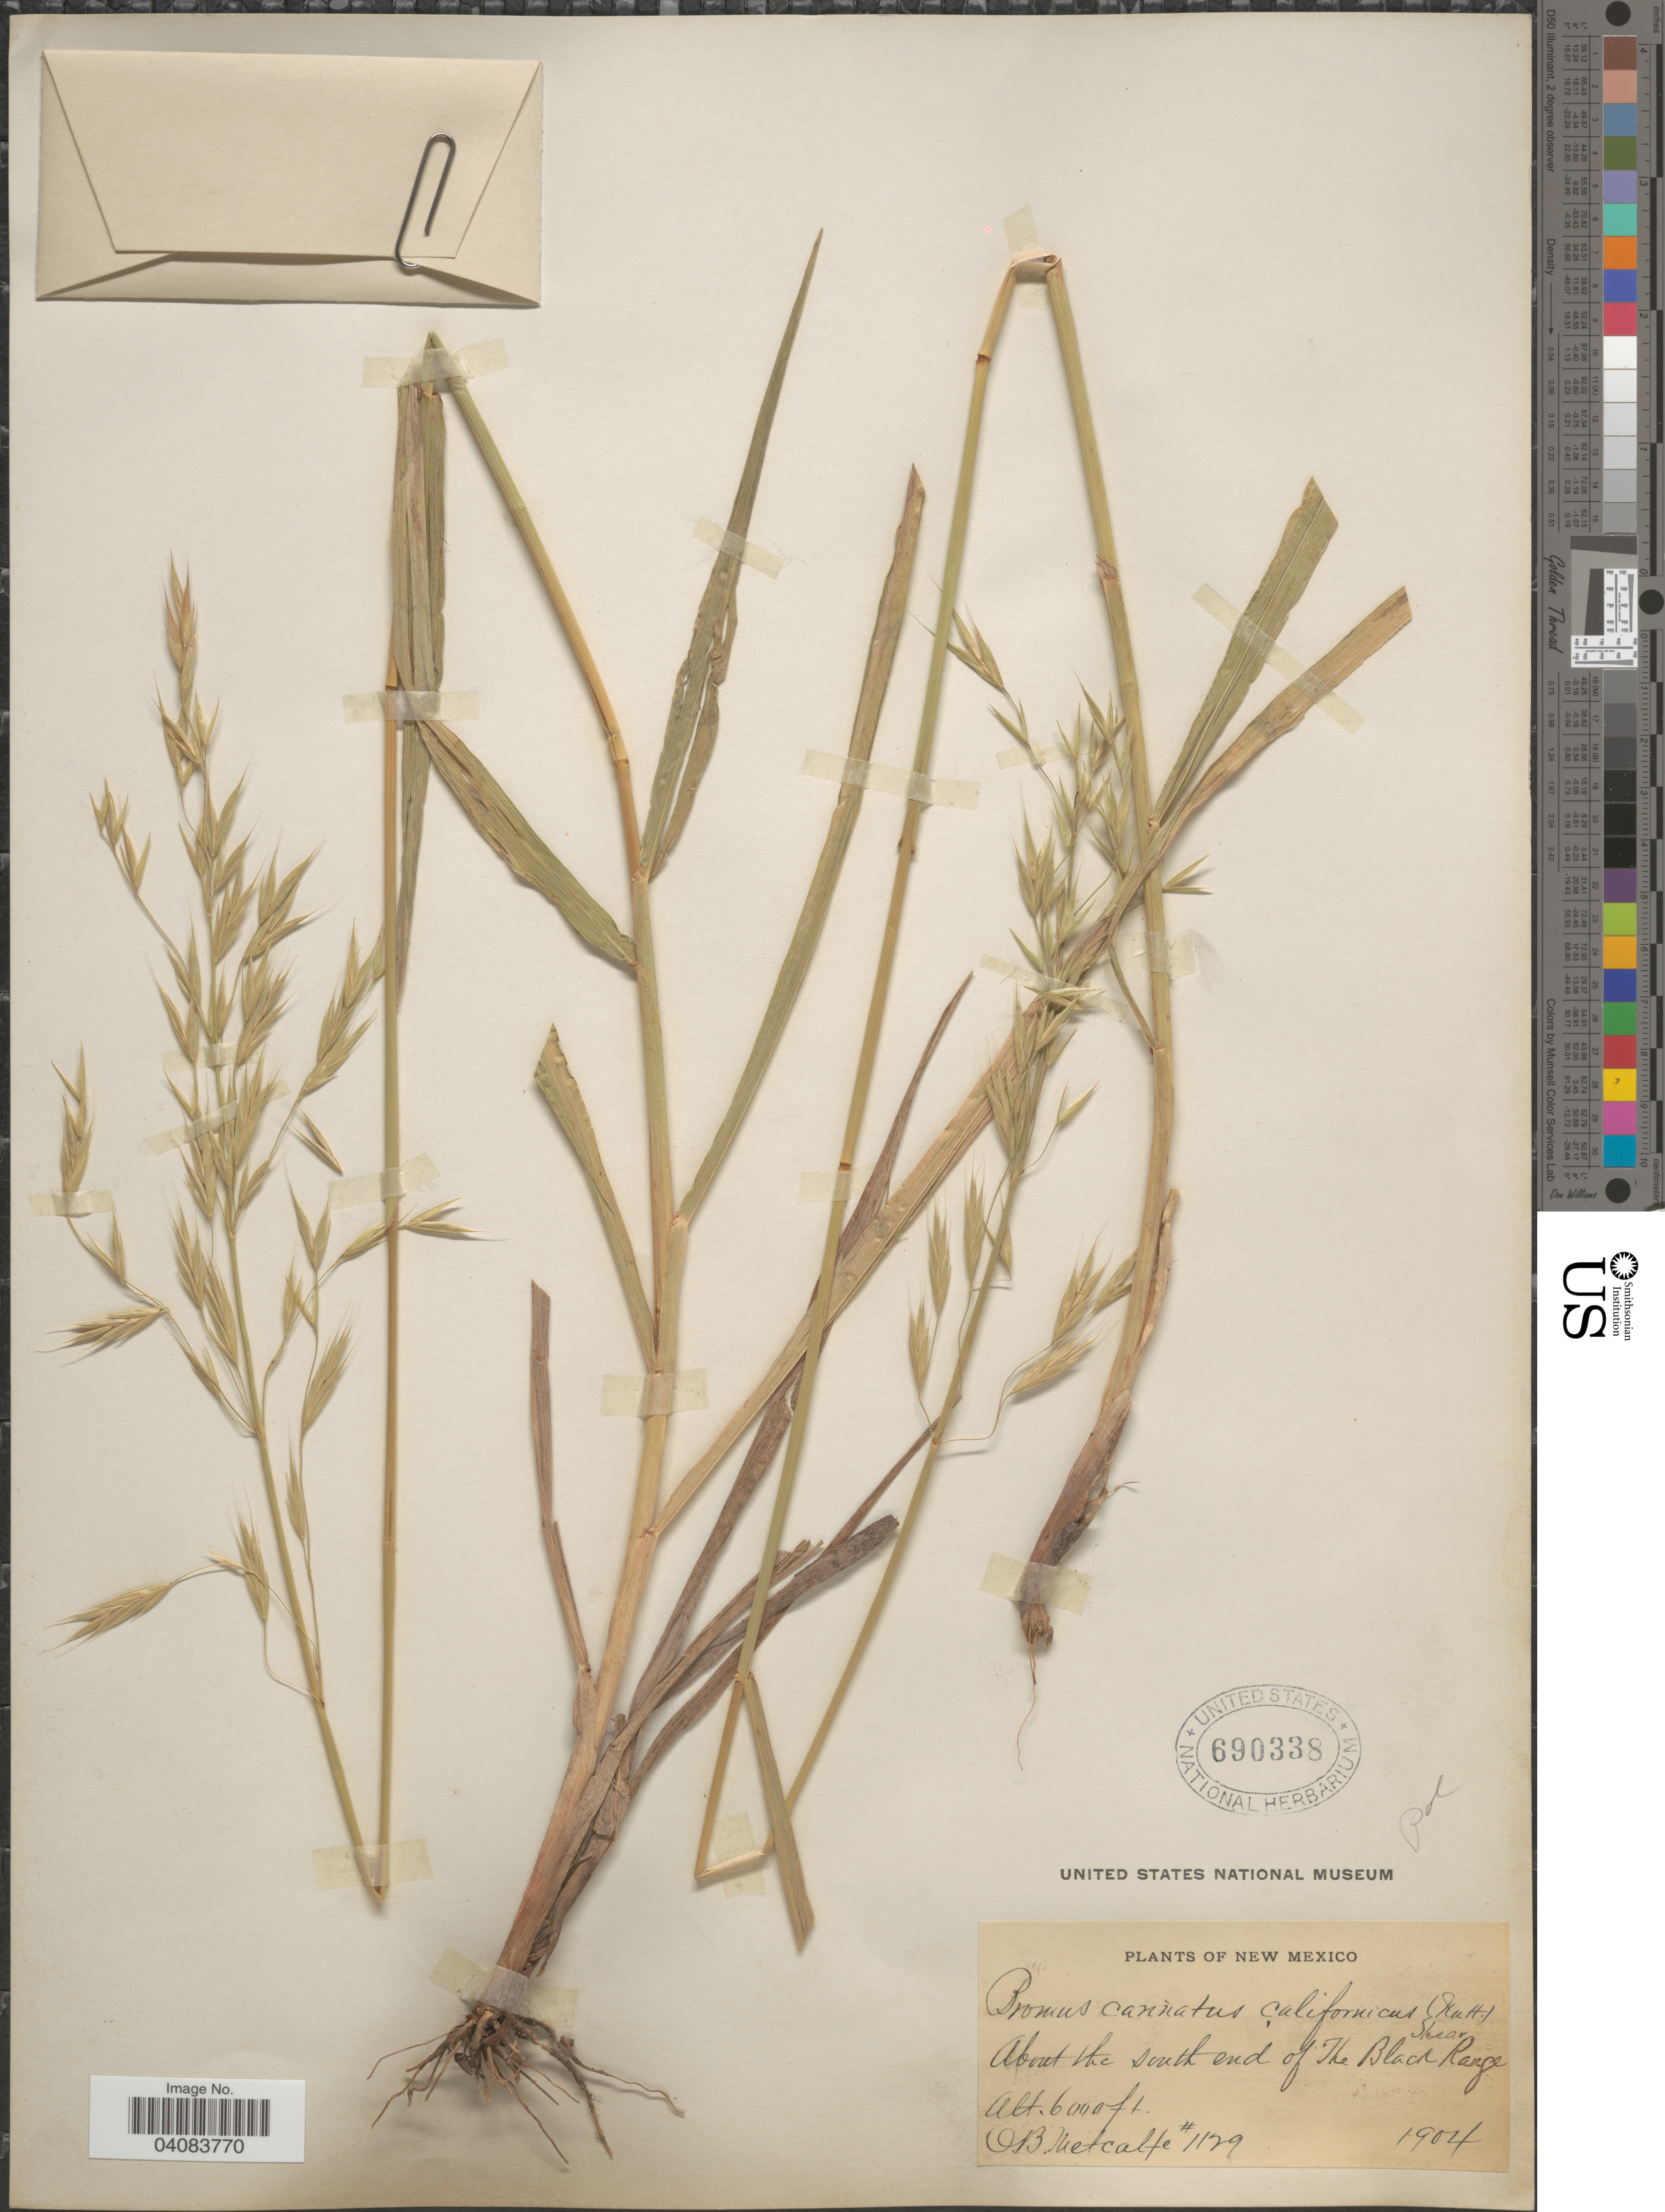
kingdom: Plantae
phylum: Tracheophyta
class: Liliopsida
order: Poales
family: Poaceae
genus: Bromus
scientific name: Bromus polyanthus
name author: Scribn. ex Shear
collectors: O. B. Metcalfe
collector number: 1129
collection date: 1904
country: United States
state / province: New Mexico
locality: About the south end of The Black Range.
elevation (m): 1829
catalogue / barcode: US 690338